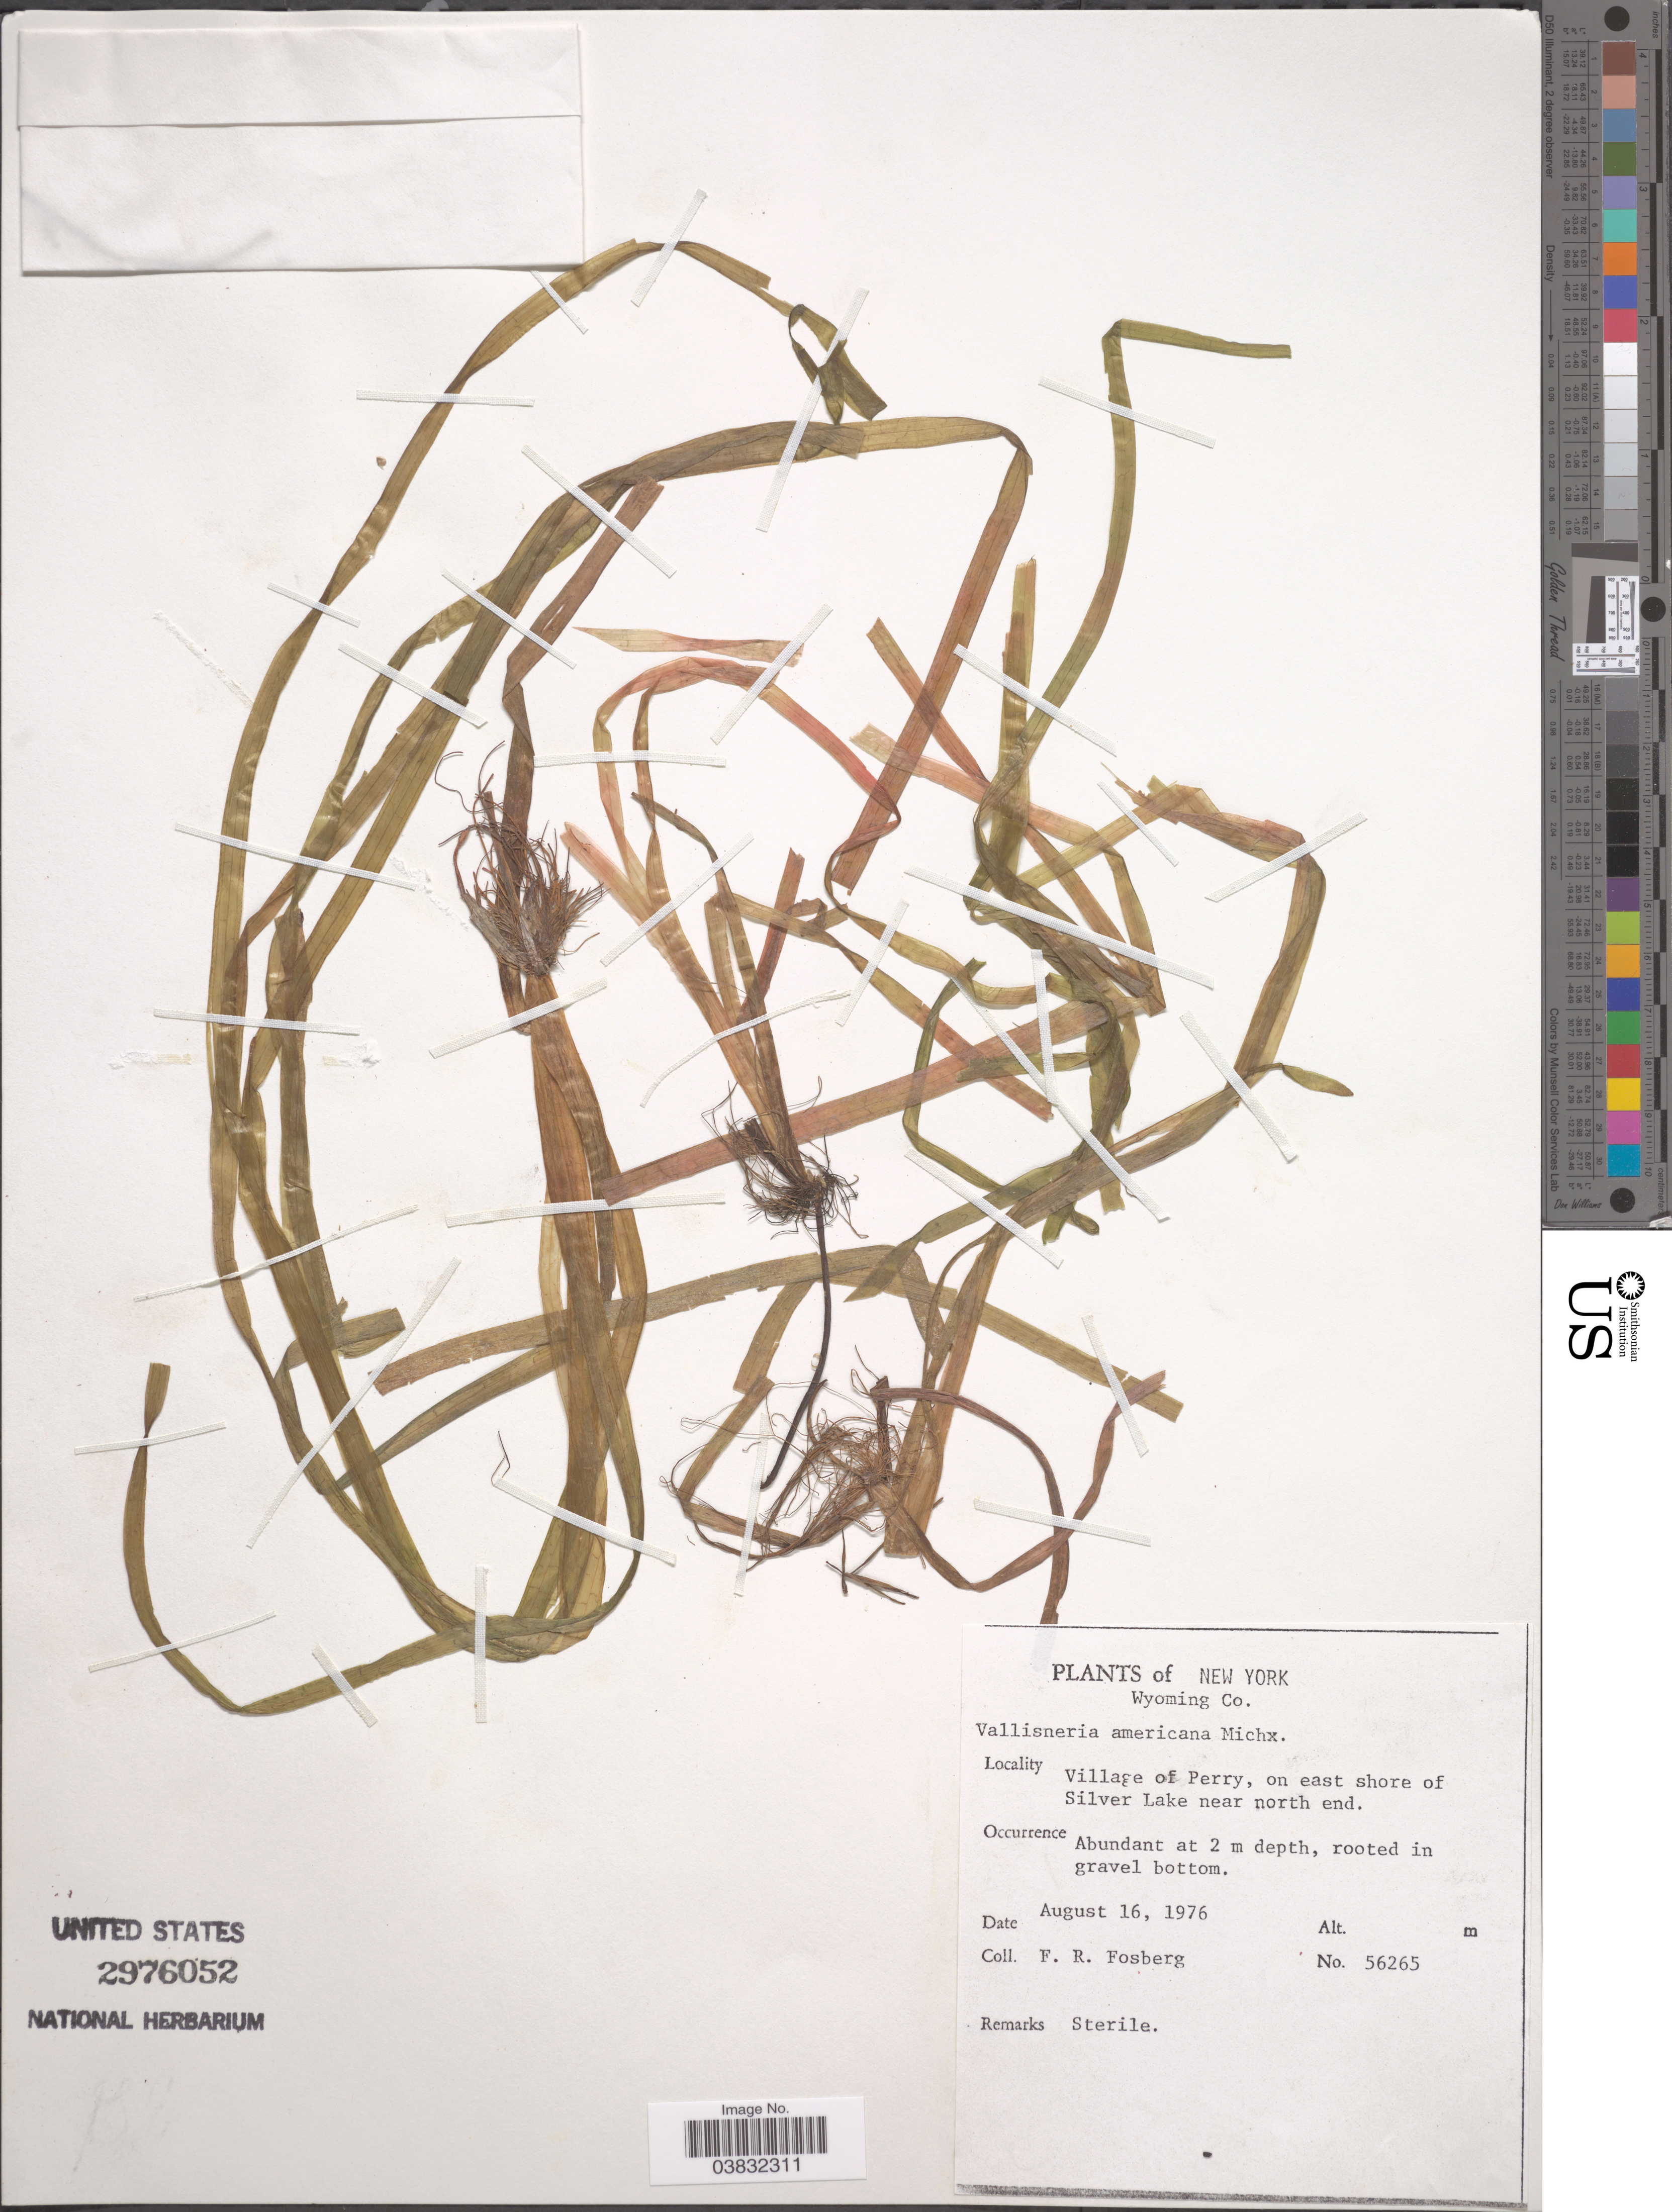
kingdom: Plantae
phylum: Tracheophyta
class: Liliopsida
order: Alismatales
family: Hydrocharitaceae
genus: Vallisneria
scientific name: Vallisneria americana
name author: Michx.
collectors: F. R. Fosberg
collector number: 56265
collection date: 1976-08-16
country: United States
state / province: New York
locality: Wyoming Co. Village of Perry, on east shore of Silver Lake near north end.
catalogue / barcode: US 2976052